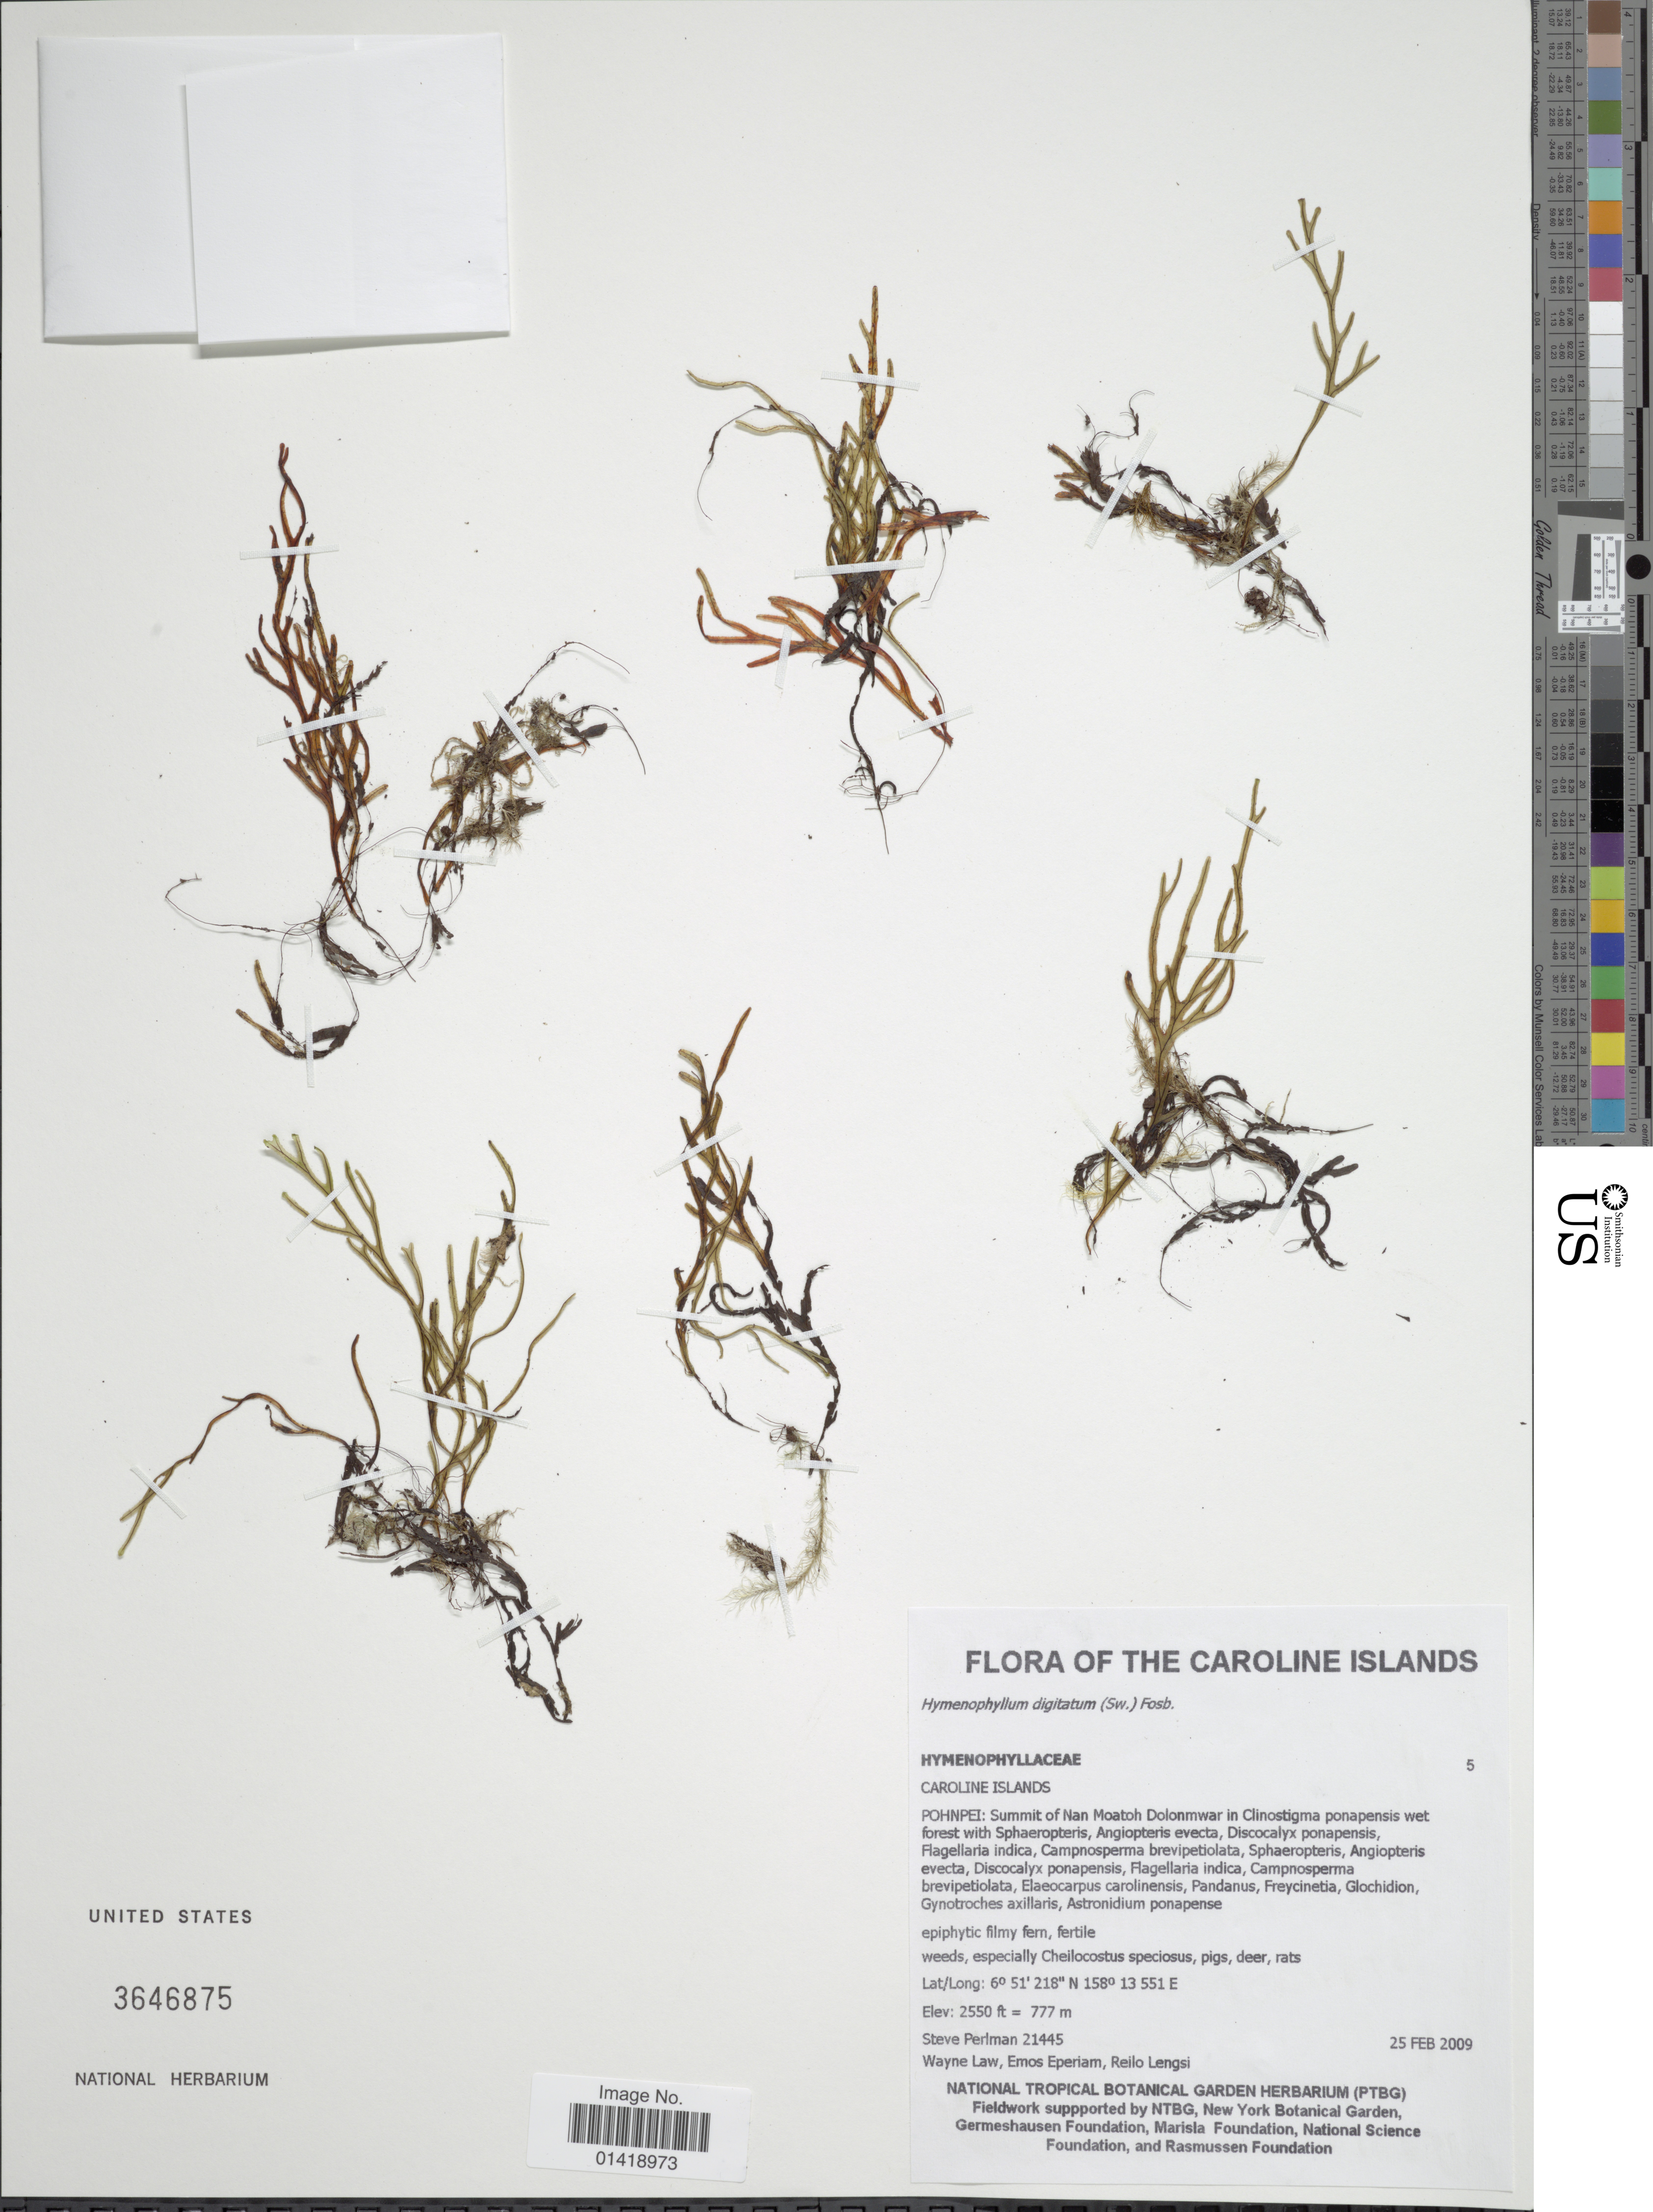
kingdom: Plantae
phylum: Tracheophyta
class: Polypodiopsida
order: Hymenophyllales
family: Hymenophyllaceae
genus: Hymenophyllum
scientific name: Hymenophyllum digitatum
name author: (Sw.) Fosberg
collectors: S. Perlman, W. Law, P. Eperiam & R. Lengsi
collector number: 21445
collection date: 2009-02-25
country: Micronesia, Federated States of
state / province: Pohnpei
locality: Caroline Islands Pohnpei: summit of Nan Moatoh Dolonmwar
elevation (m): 777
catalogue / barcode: US 3646875